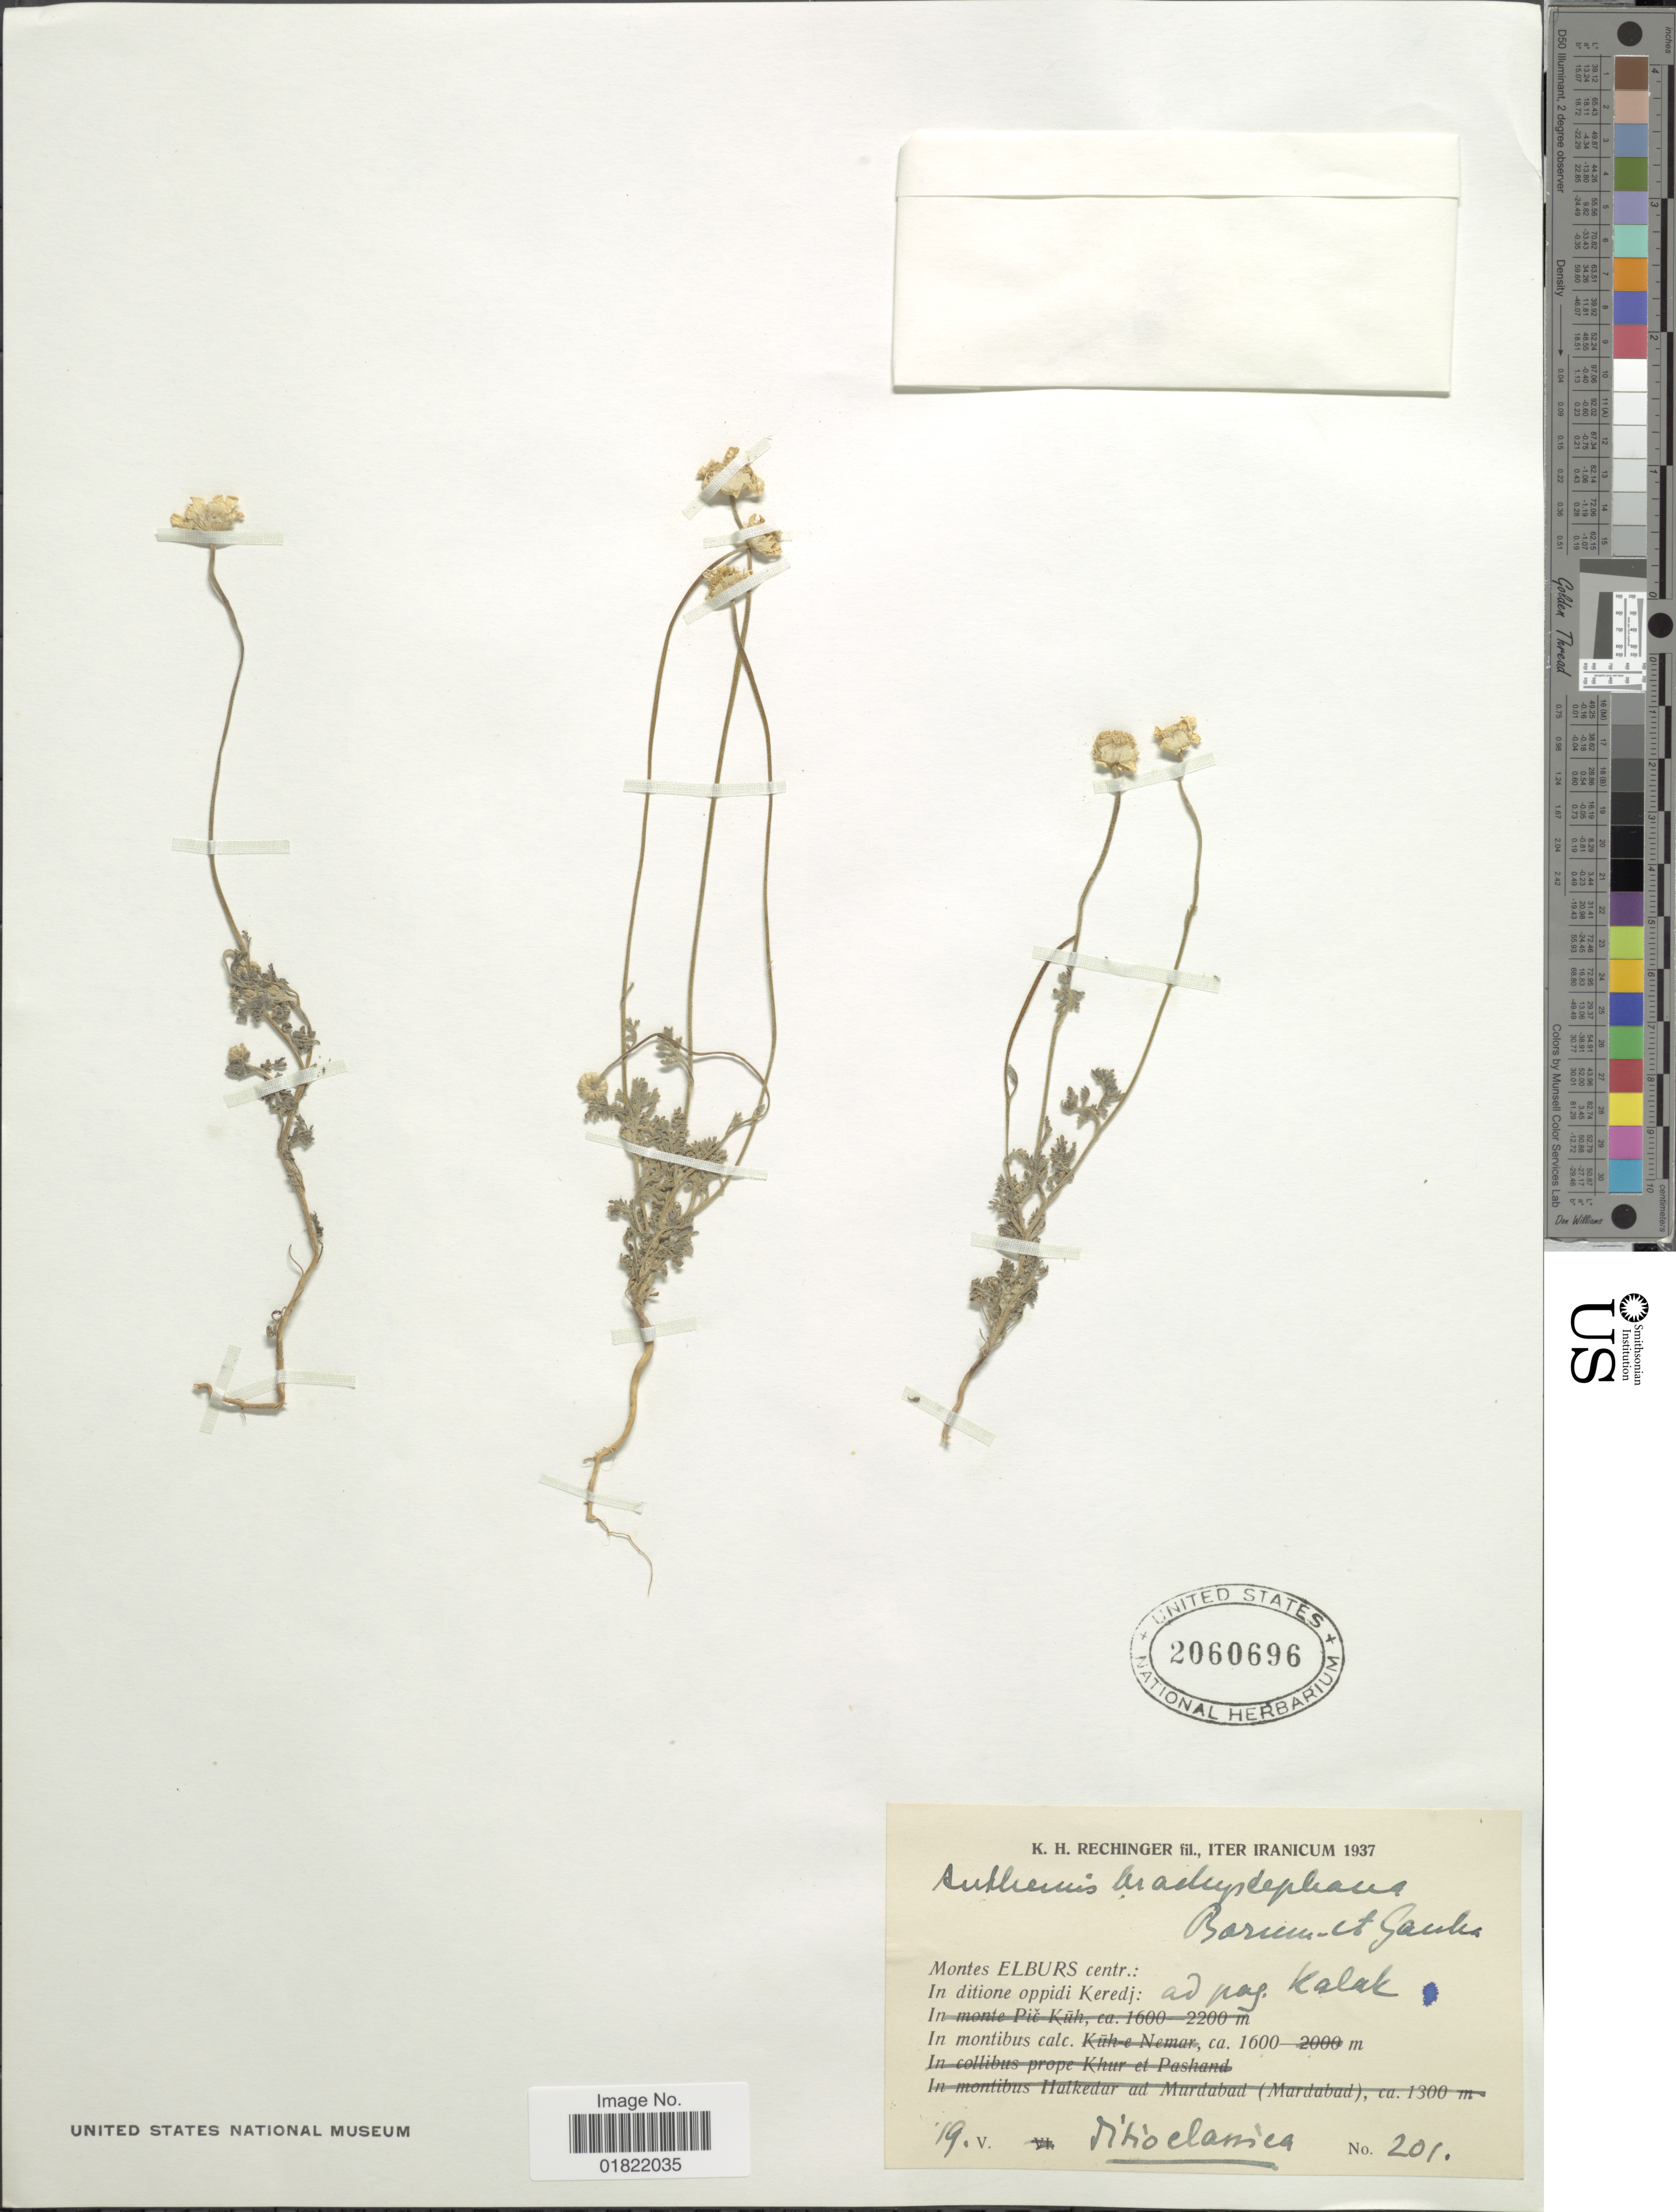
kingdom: Plantae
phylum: Tracheophyta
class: Magnoliopsida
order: Asterales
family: Asteraceae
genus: Anthemis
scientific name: Anthemis brachystephana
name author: Bornm. & Gauba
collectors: K. H. Rechinger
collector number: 201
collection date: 1937-05-19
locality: Montes Elbus centr: in ditione oppidi Keredj: ad pag. Kalak, In montibus calc.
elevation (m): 1600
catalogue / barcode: US 2060696